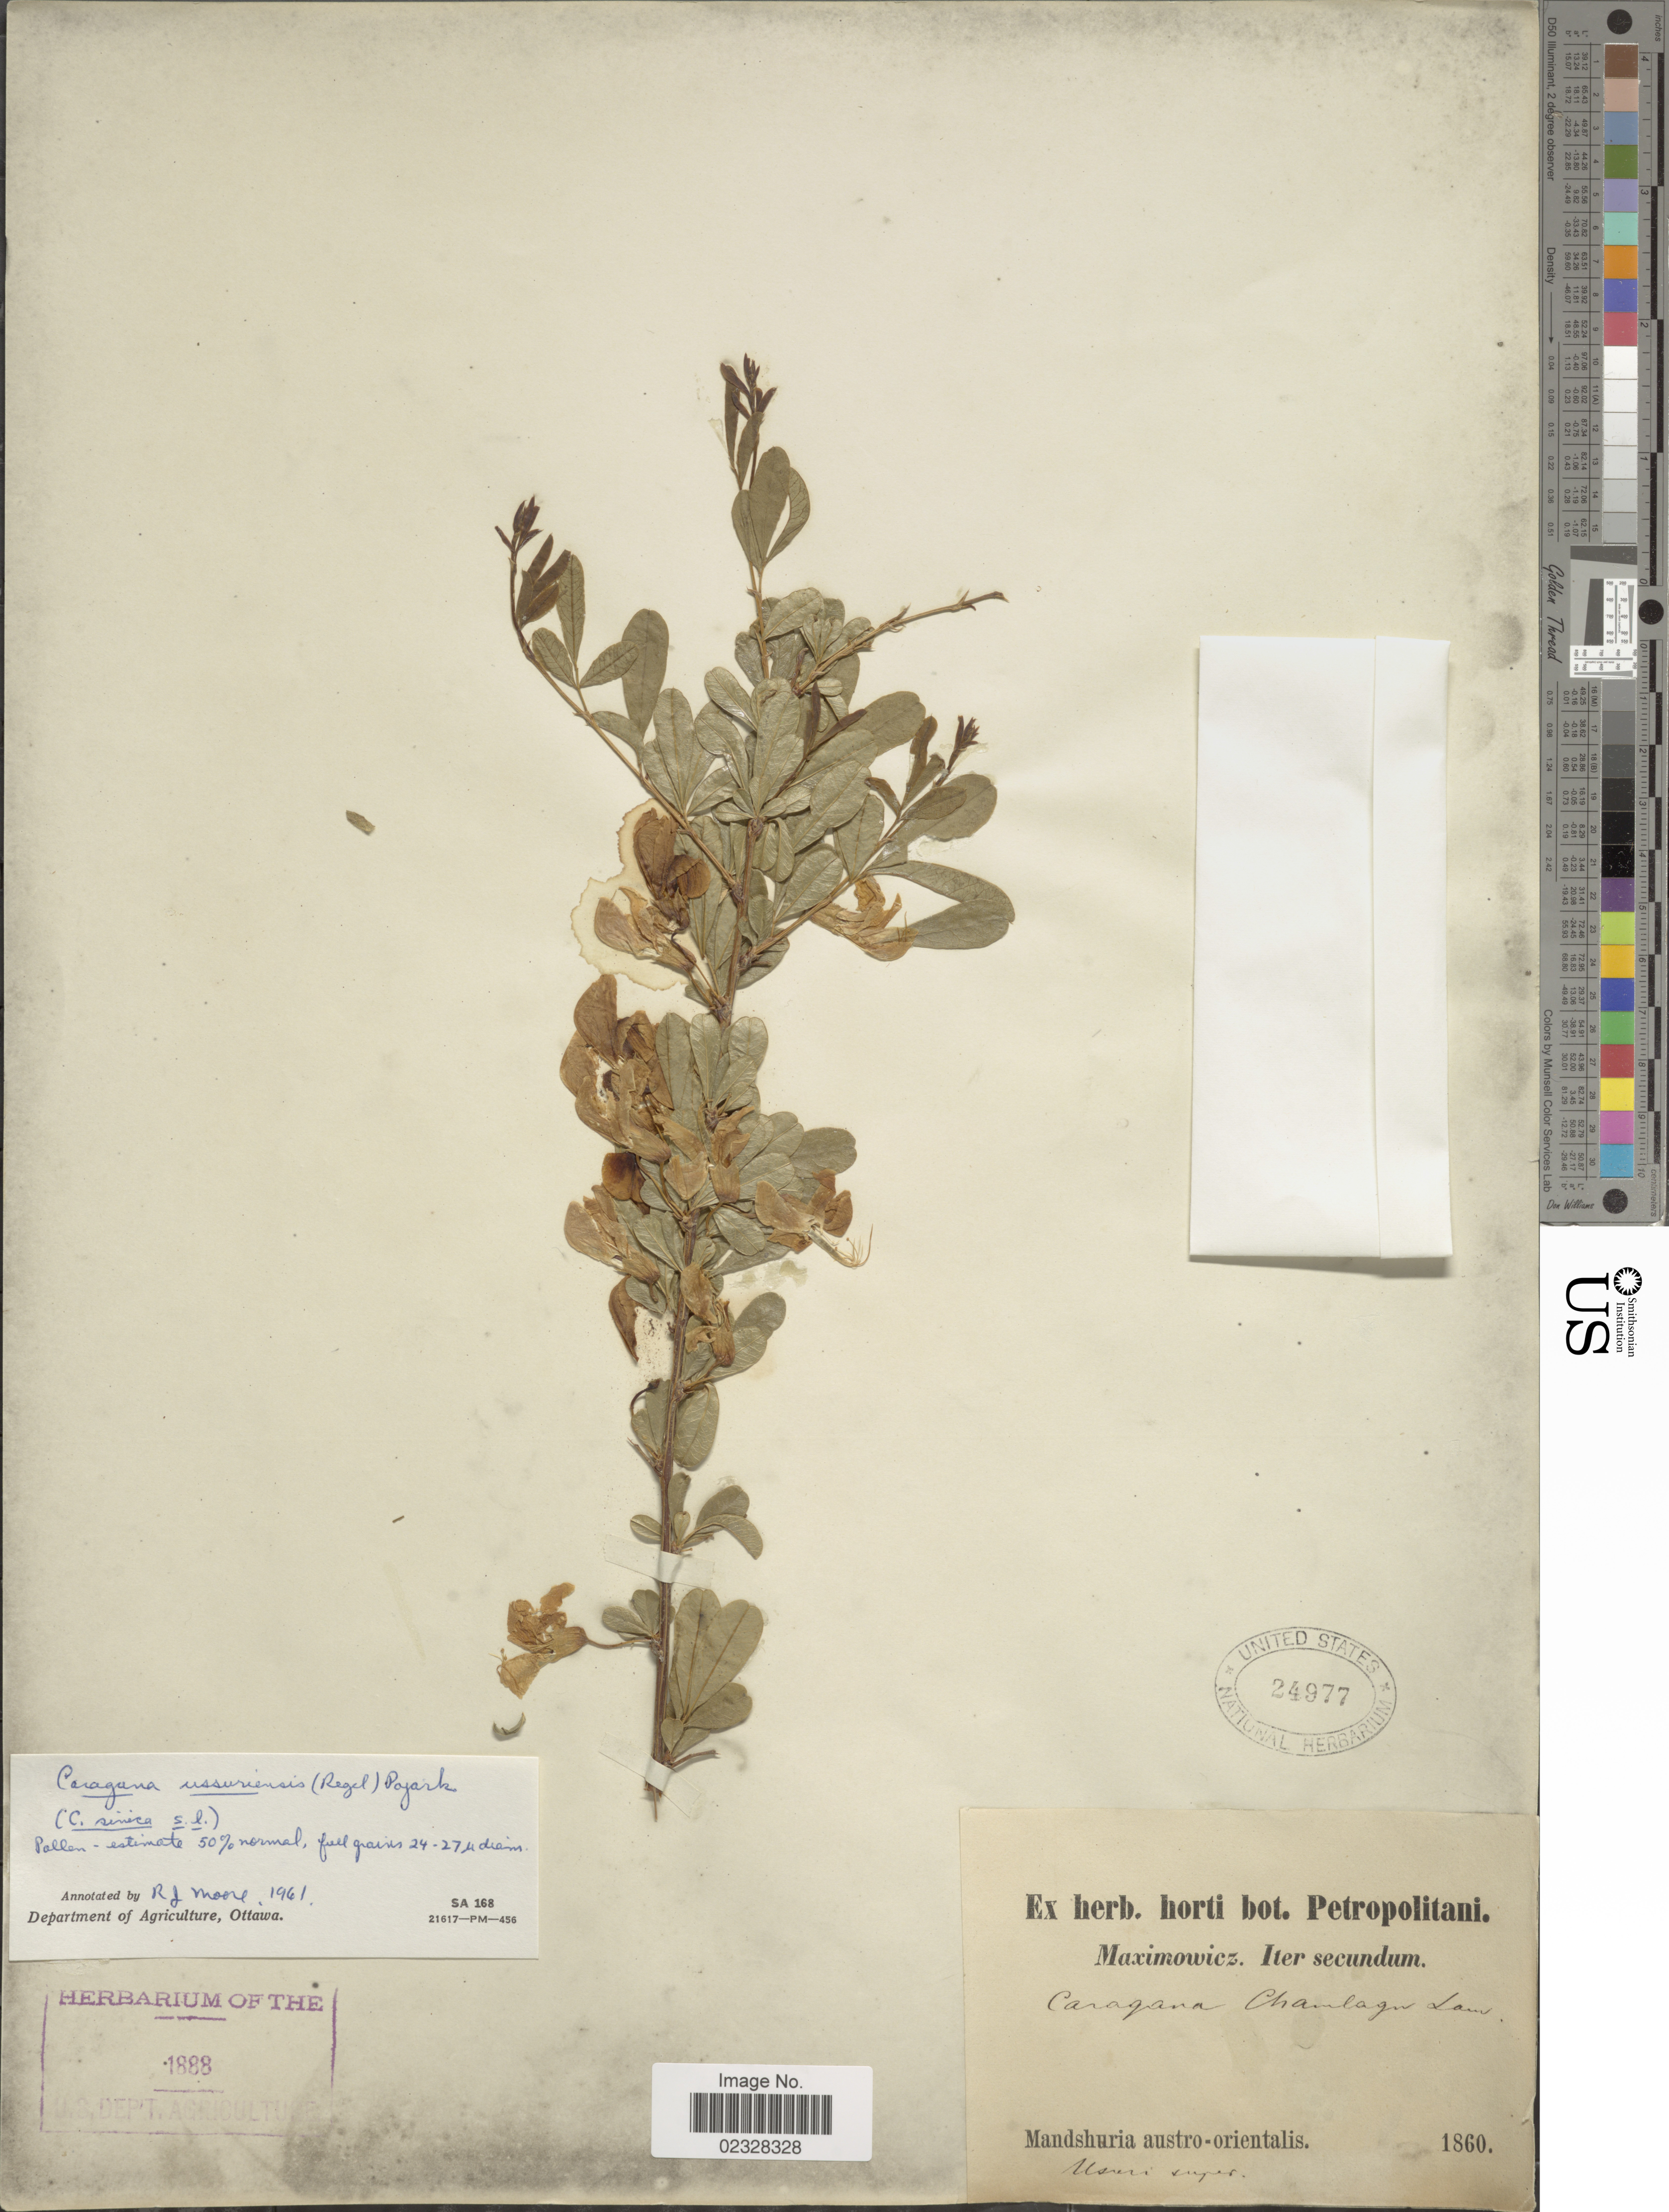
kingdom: Plantae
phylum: Tracheophyta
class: Magnoliopsida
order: Fabales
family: Fabaceae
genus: Caragana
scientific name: Caragana ussuriensis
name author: (Regel) Pojark.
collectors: -. Maximowicz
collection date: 1860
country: China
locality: Mandshuria austro-orientalis. Usuri.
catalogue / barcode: US 24977